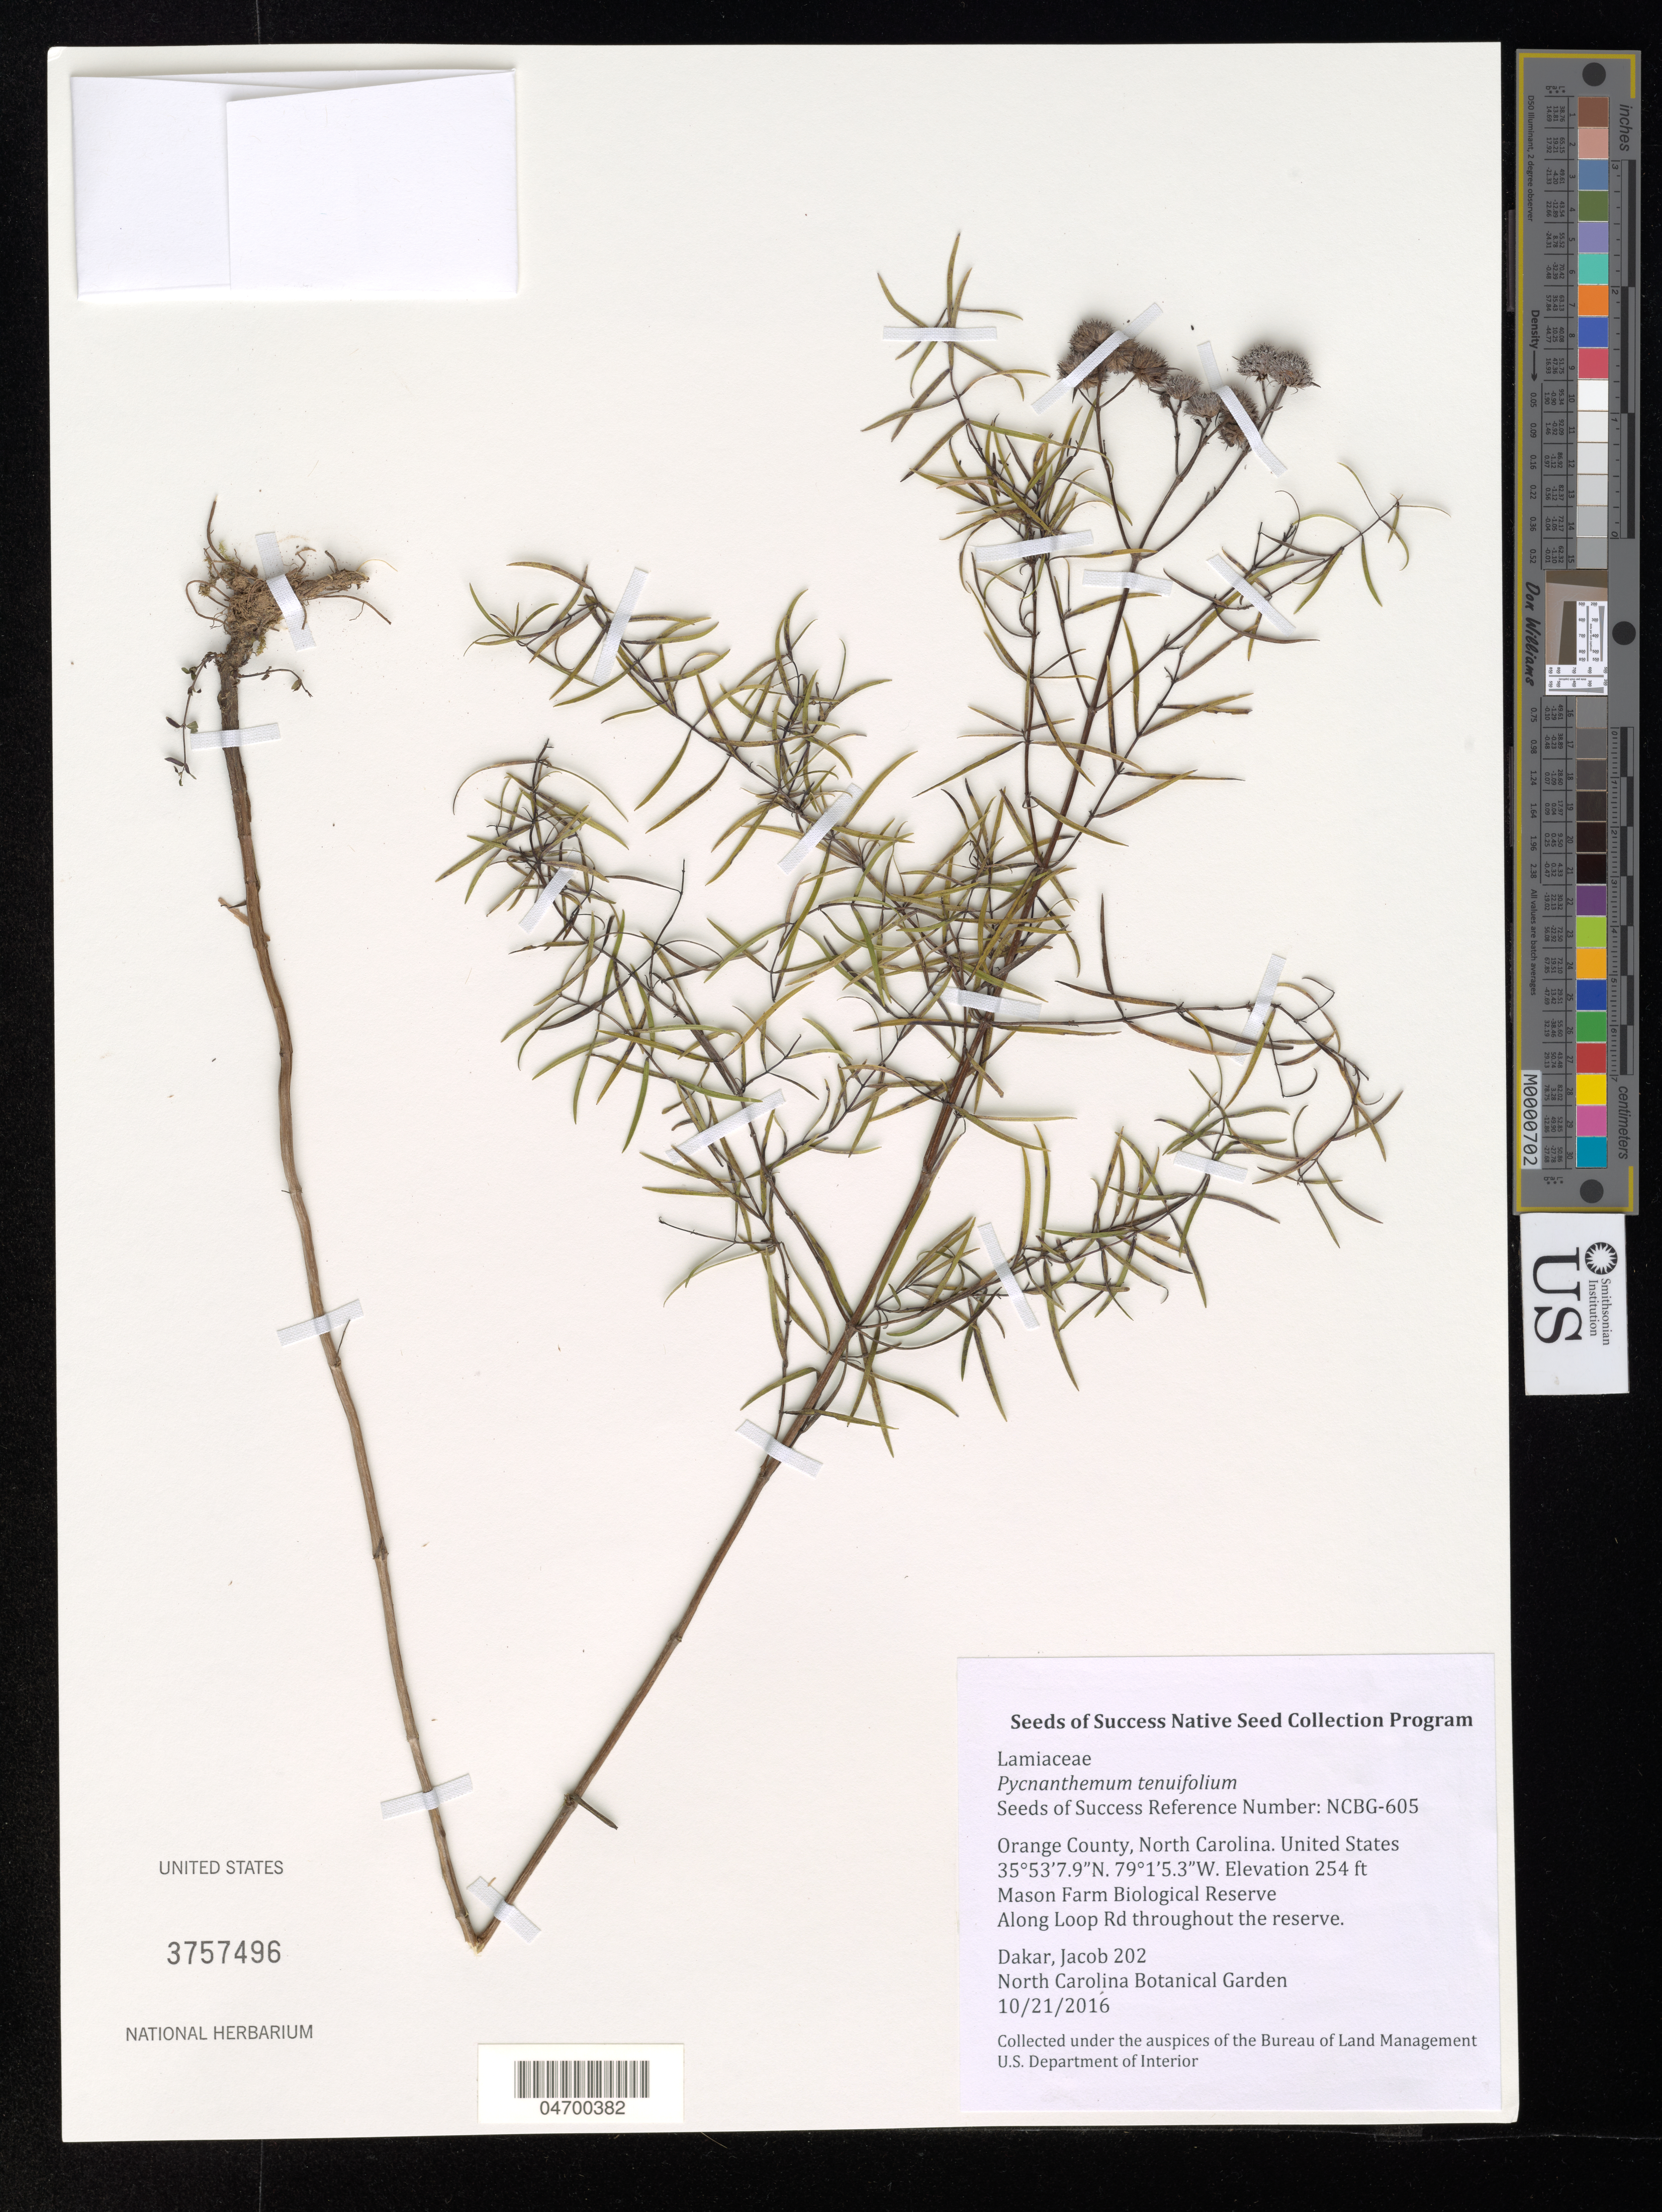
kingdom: Plantae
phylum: Tracheophyta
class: Magnoliopsida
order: Lamiales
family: Lamiaceae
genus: Pycnanthemum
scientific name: Pycnanthemum tenuifolium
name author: Schrad.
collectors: J. Dakar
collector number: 202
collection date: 2016-10-21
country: United States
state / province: North Carolina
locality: Orange County. Mason Farm Biological Reserve. Along Loop Rd throughout the reserve.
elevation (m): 77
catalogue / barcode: US 3757496